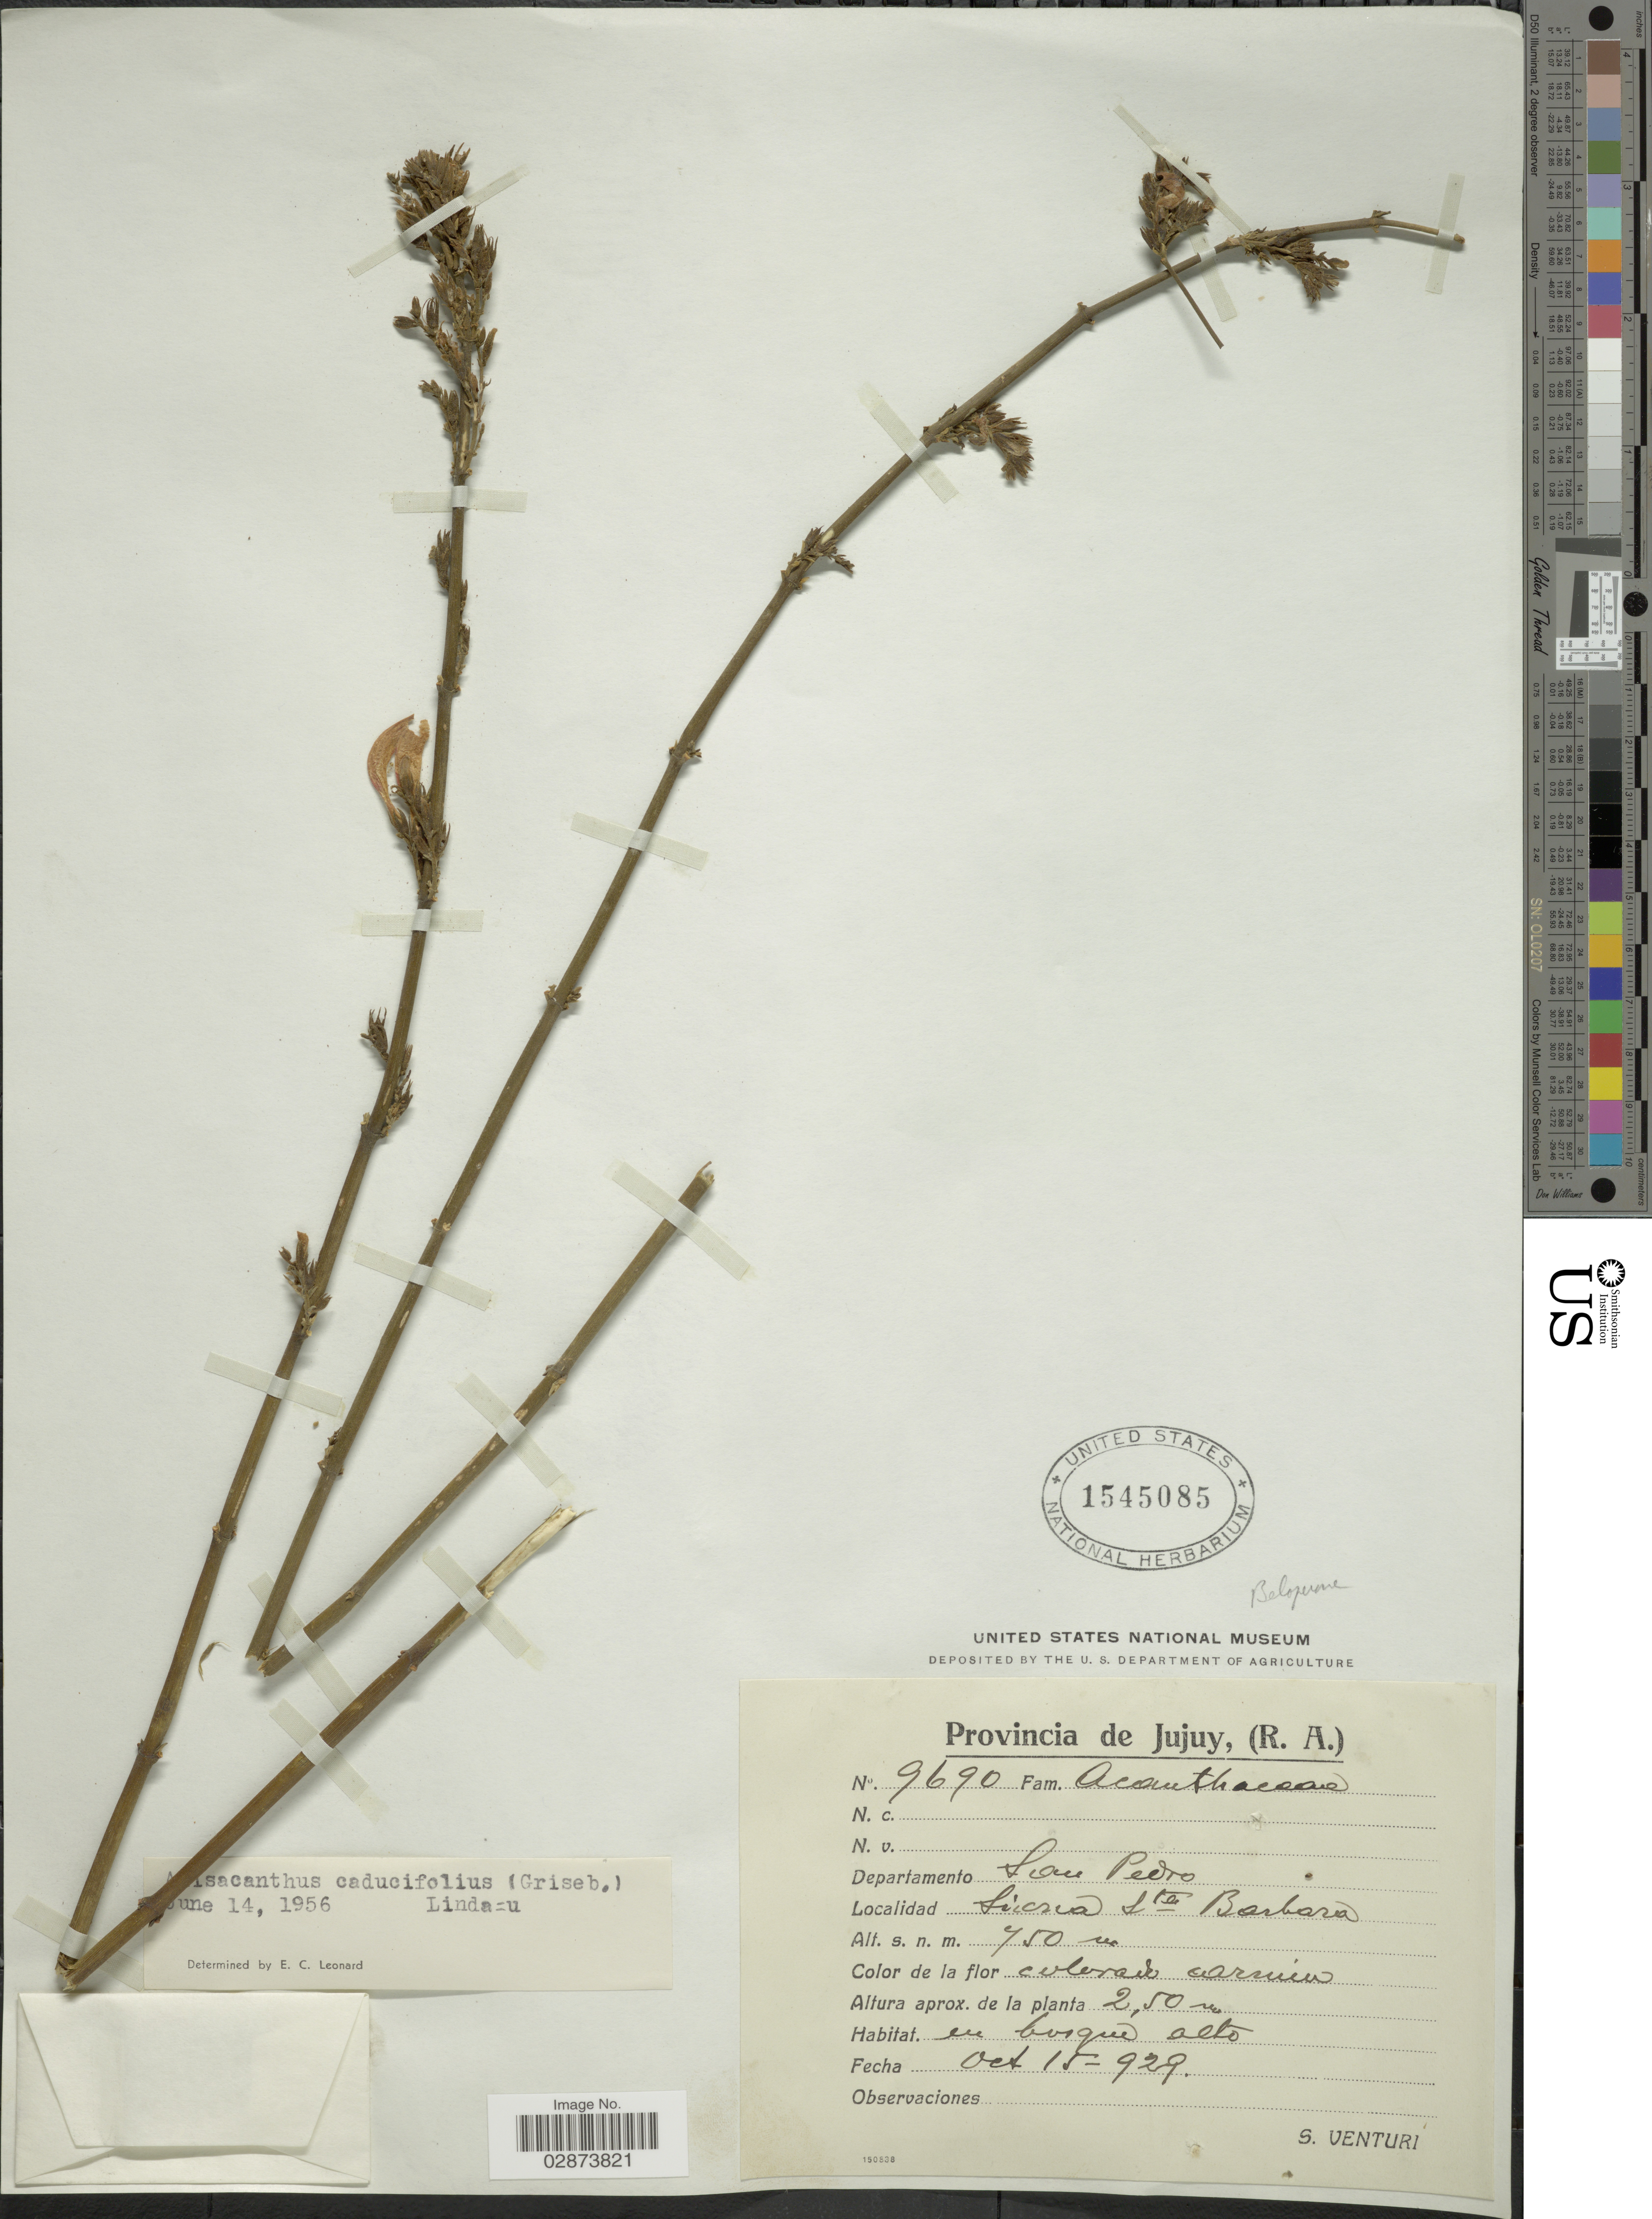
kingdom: Plantae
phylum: Tracheophyta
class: Magnoliopsida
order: Lamiales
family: Acanthaceae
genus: Thyrsacanthus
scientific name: Thyrsacanthus boliviensis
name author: (Nees) A.L.A. Côrtes & Rapini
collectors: S. Venturi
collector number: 9690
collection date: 1929-10-15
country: Argentina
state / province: Jujuy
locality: Departamento San Pedro. Sierra Sta Barbara.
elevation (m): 750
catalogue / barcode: US 1545085